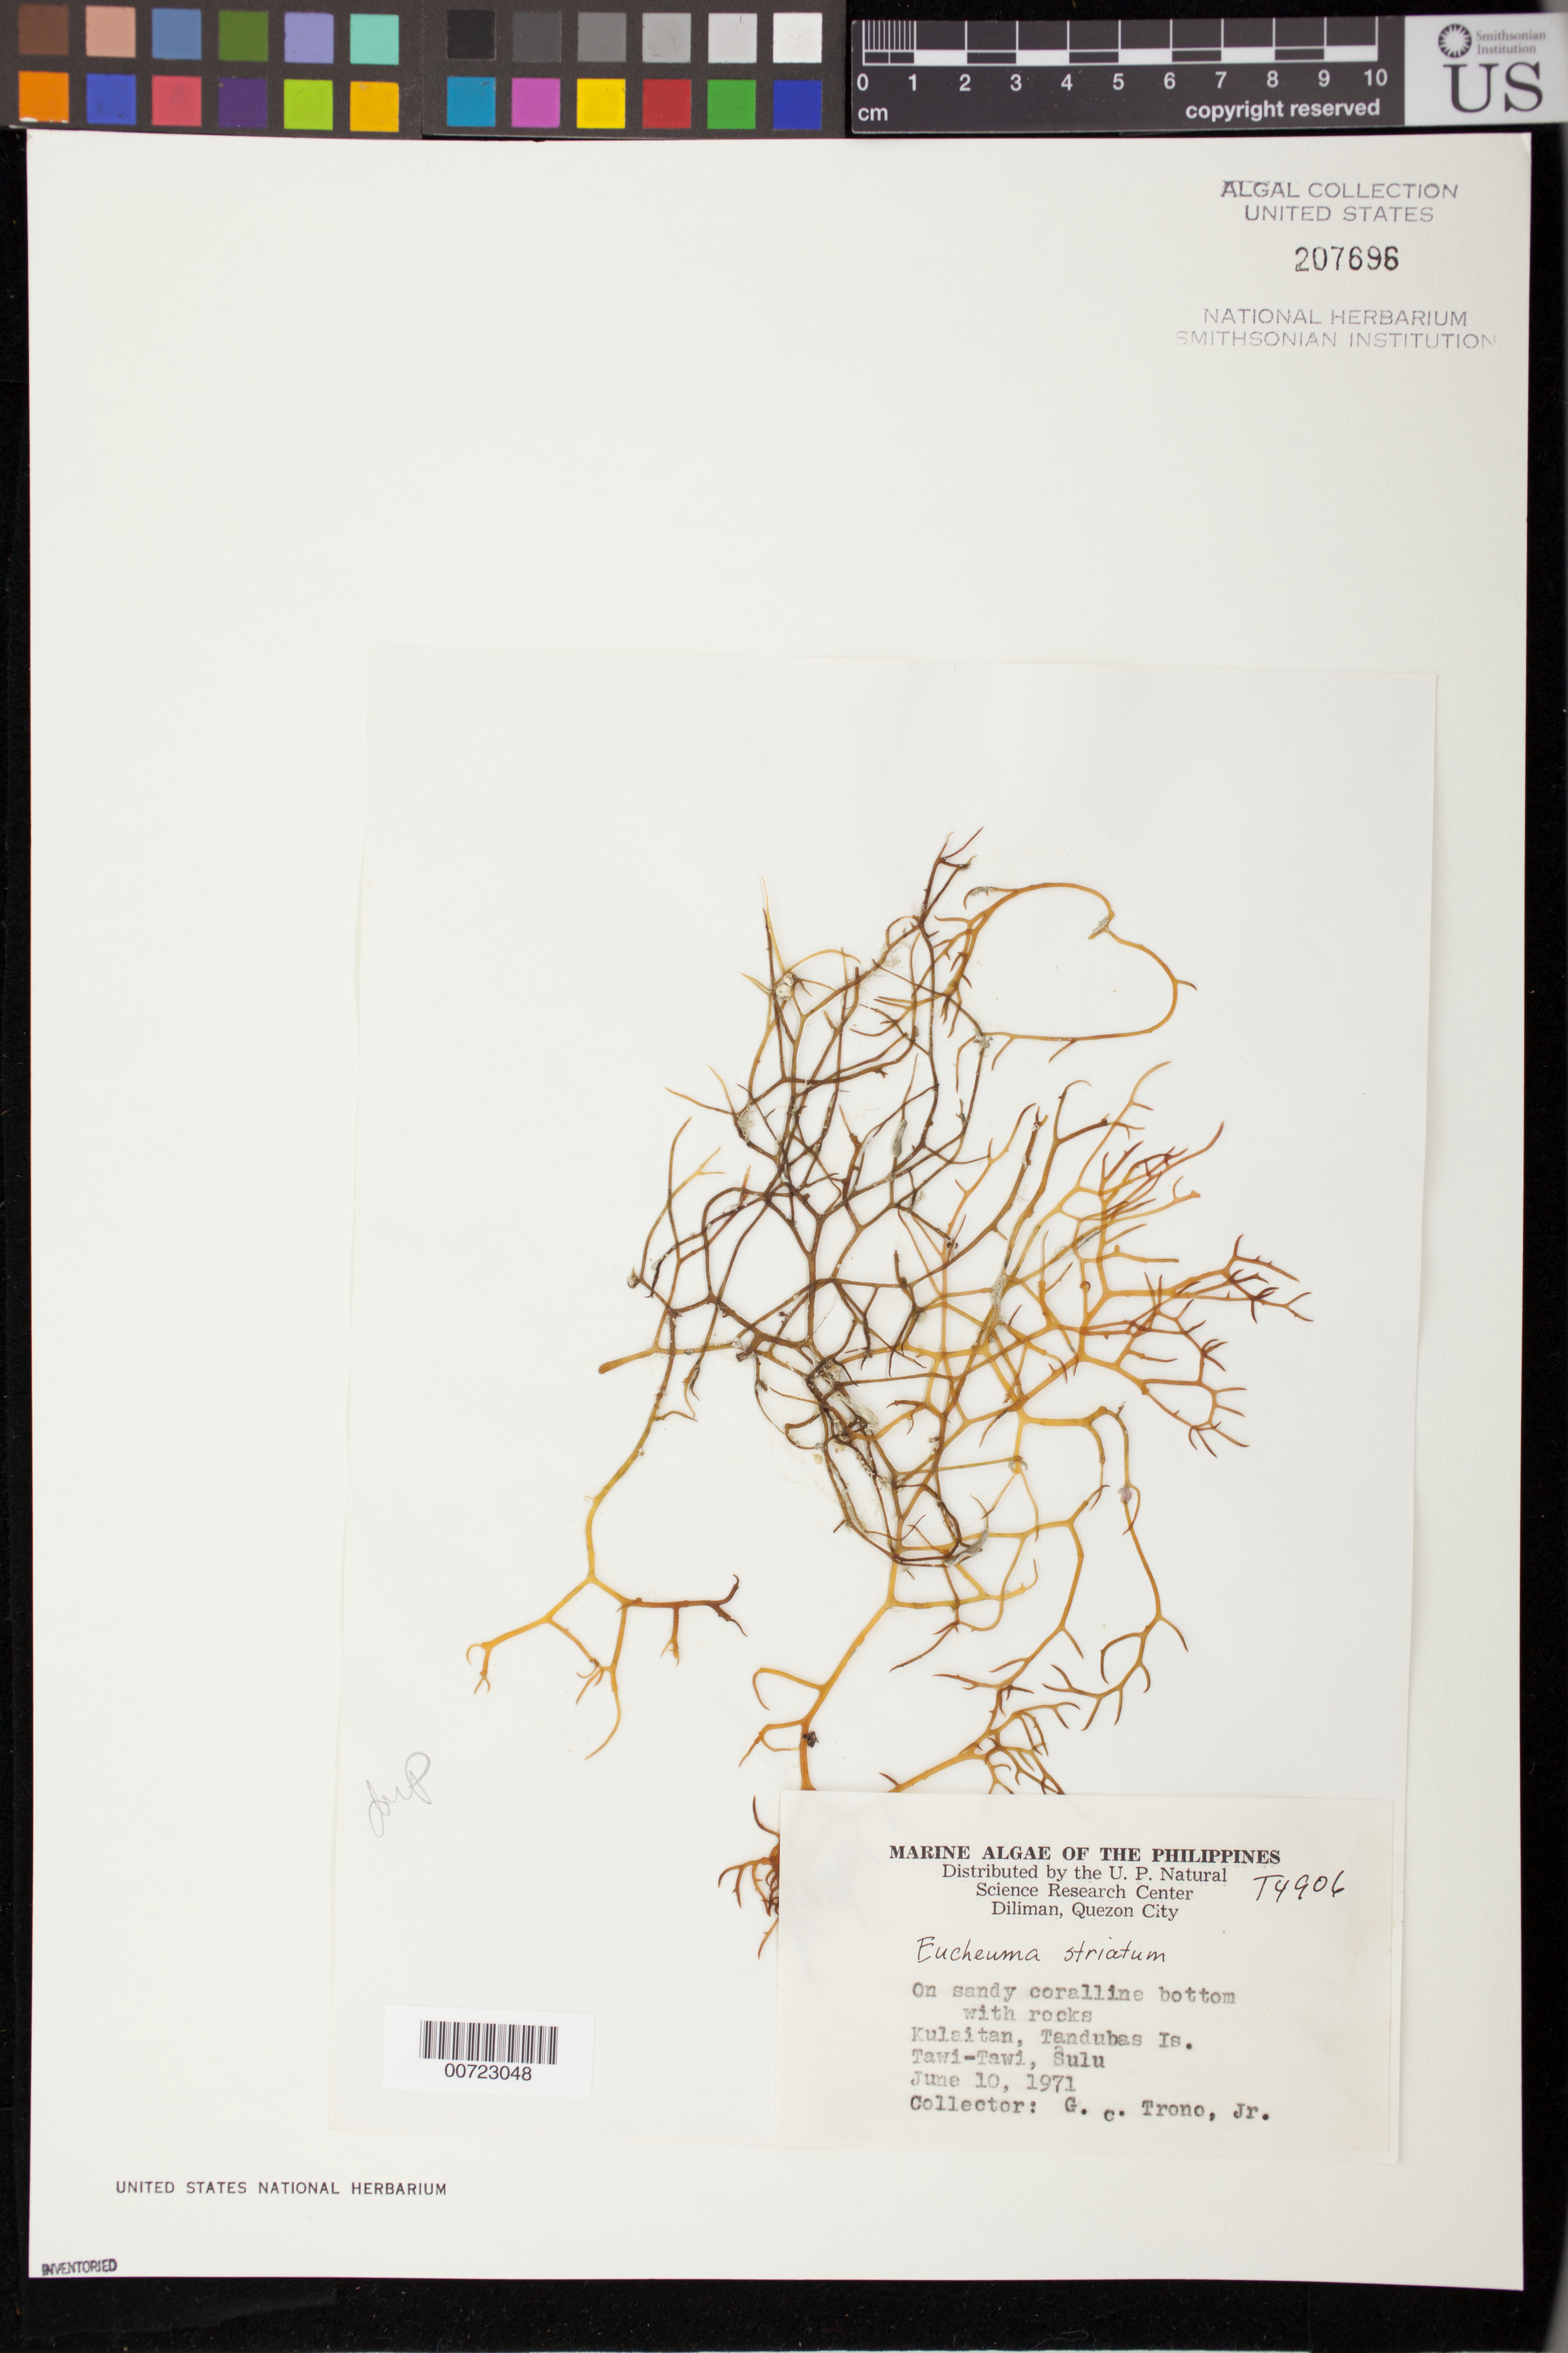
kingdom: Plantae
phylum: Rhodophyta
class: Florideophyceae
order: Gigartinales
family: Solieriaceae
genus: Kappaphycus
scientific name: Kappaphycus striatum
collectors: G. Trono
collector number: T4906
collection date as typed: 10 Jun 1971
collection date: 1971-06-10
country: Philippines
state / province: Muslim Mindanao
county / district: Tawi Tawi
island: Tandubas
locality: Kulaitan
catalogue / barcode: US 207696